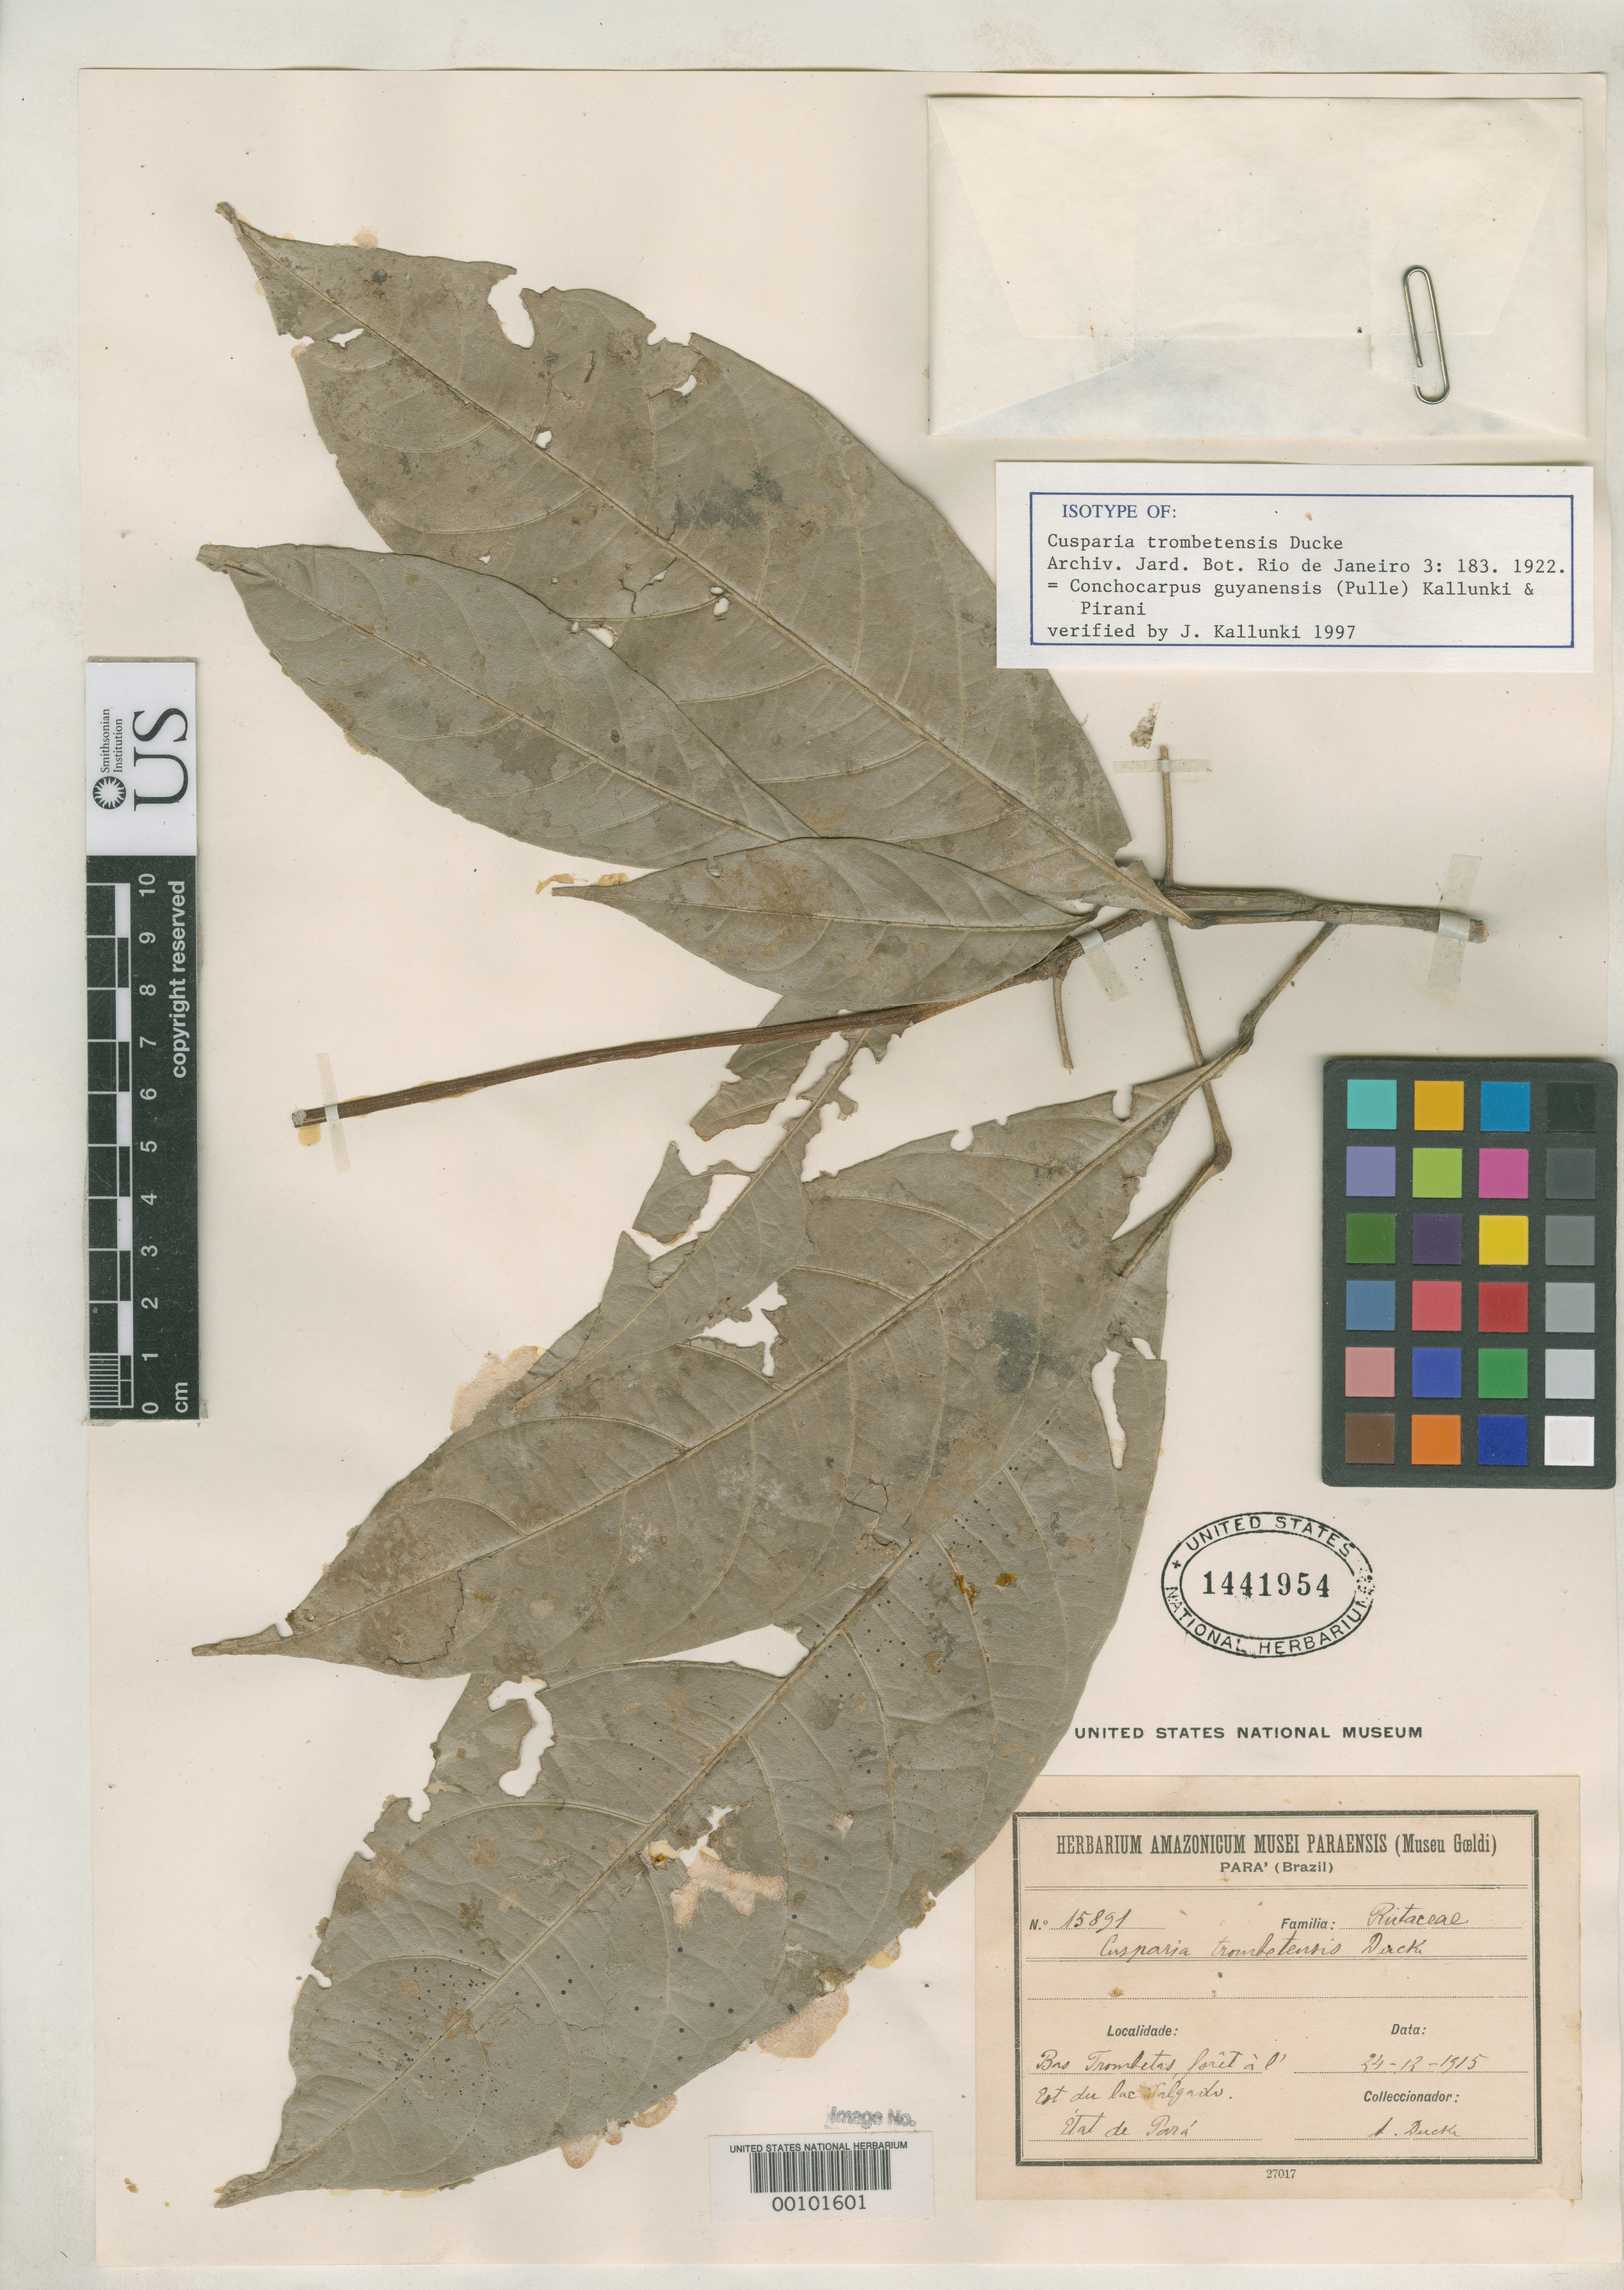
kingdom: Plantae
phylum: Tracheophyta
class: Magnoliopsida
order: Sapindales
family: Rutaceae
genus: Cusparia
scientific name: Cusparia trombetensis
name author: Ducke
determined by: Kallunki, Jacquelyn A.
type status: Isotype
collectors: A. Ducke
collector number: Herb. Amaz. Mus. Para. 15891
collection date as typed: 24 Dec 1915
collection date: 1915-12-24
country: Brazil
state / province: Pará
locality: Bas Trombetas, forêt à l'Est du lac Salgado, Etat de Pará.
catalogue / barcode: US 1441954